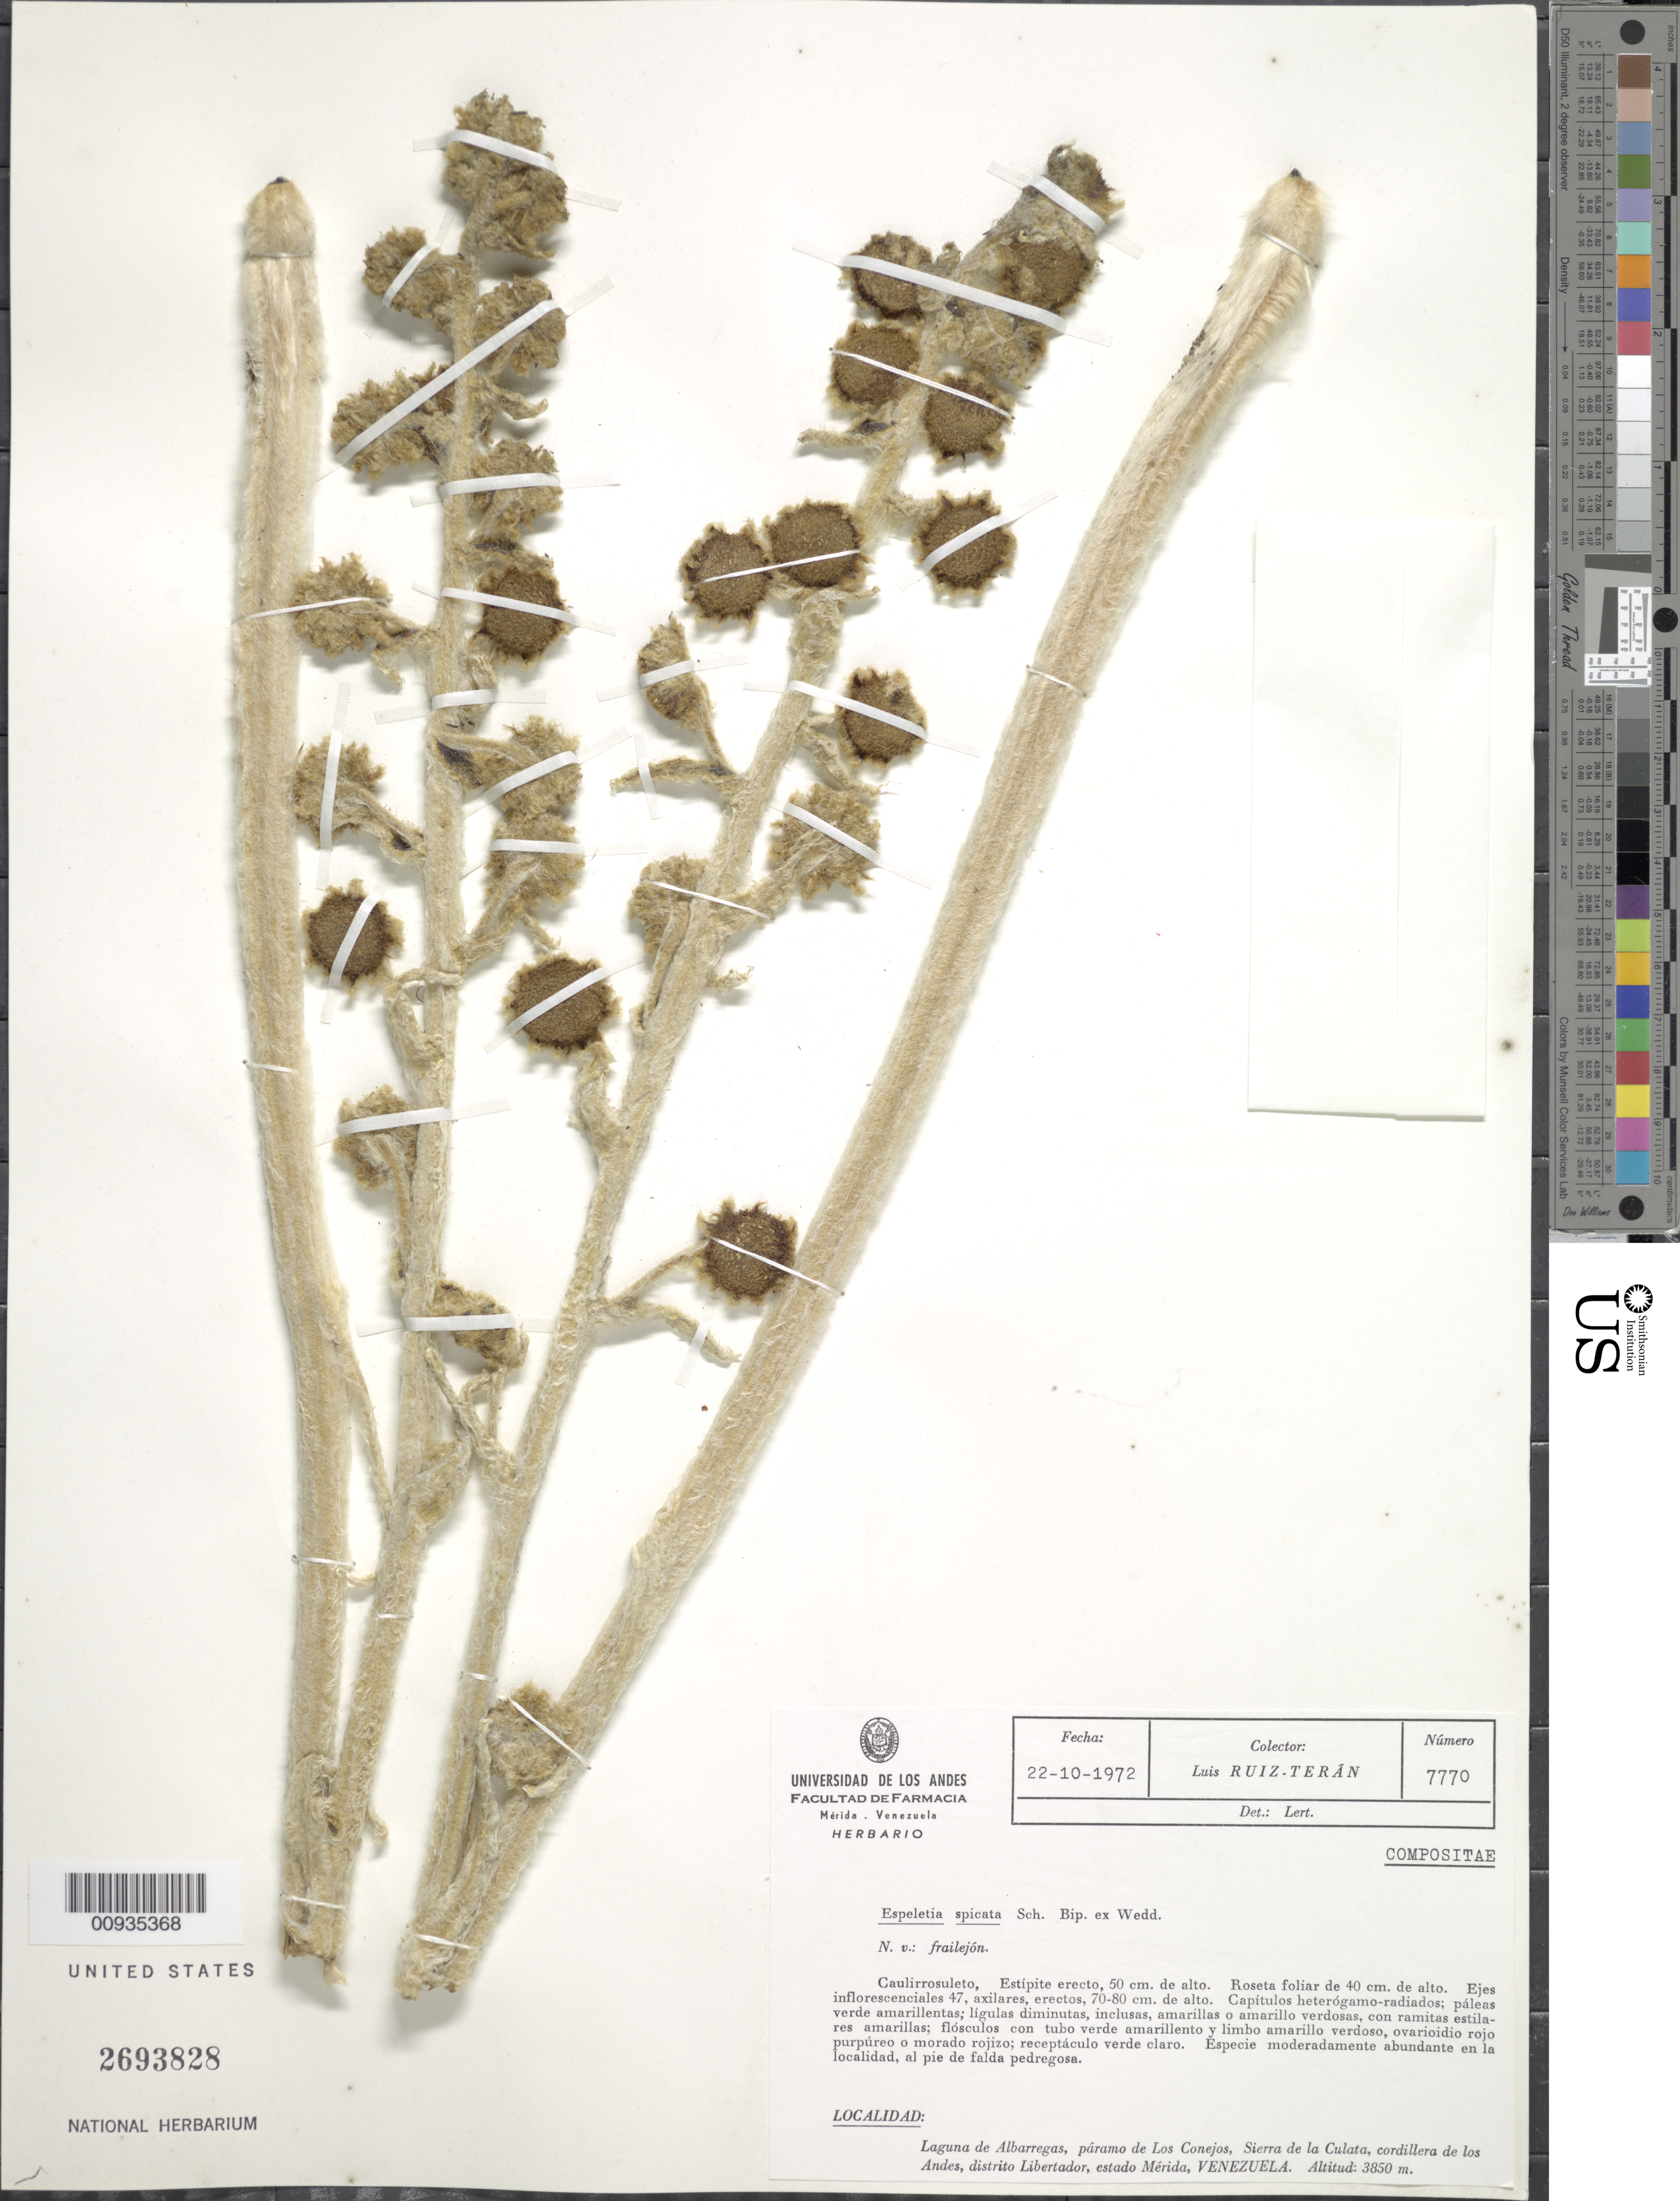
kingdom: Plantae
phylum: Tracheophyta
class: Magnoliopsida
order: Asterales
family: Asteraceae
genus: Coespeletia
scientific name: Coespeletia spicata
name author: (Sch. Bip. ex Wedd.) Cuatrec.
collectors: L. Teran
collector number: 7770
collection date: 1972-10-22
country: Venezuela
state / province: Mérida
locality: Laguna de Albarregas, paramo de Los Conejos, Sierra de la Culata, cordillera de los Andes, distrito Libertador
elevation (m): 3850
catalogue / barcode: US 2693828